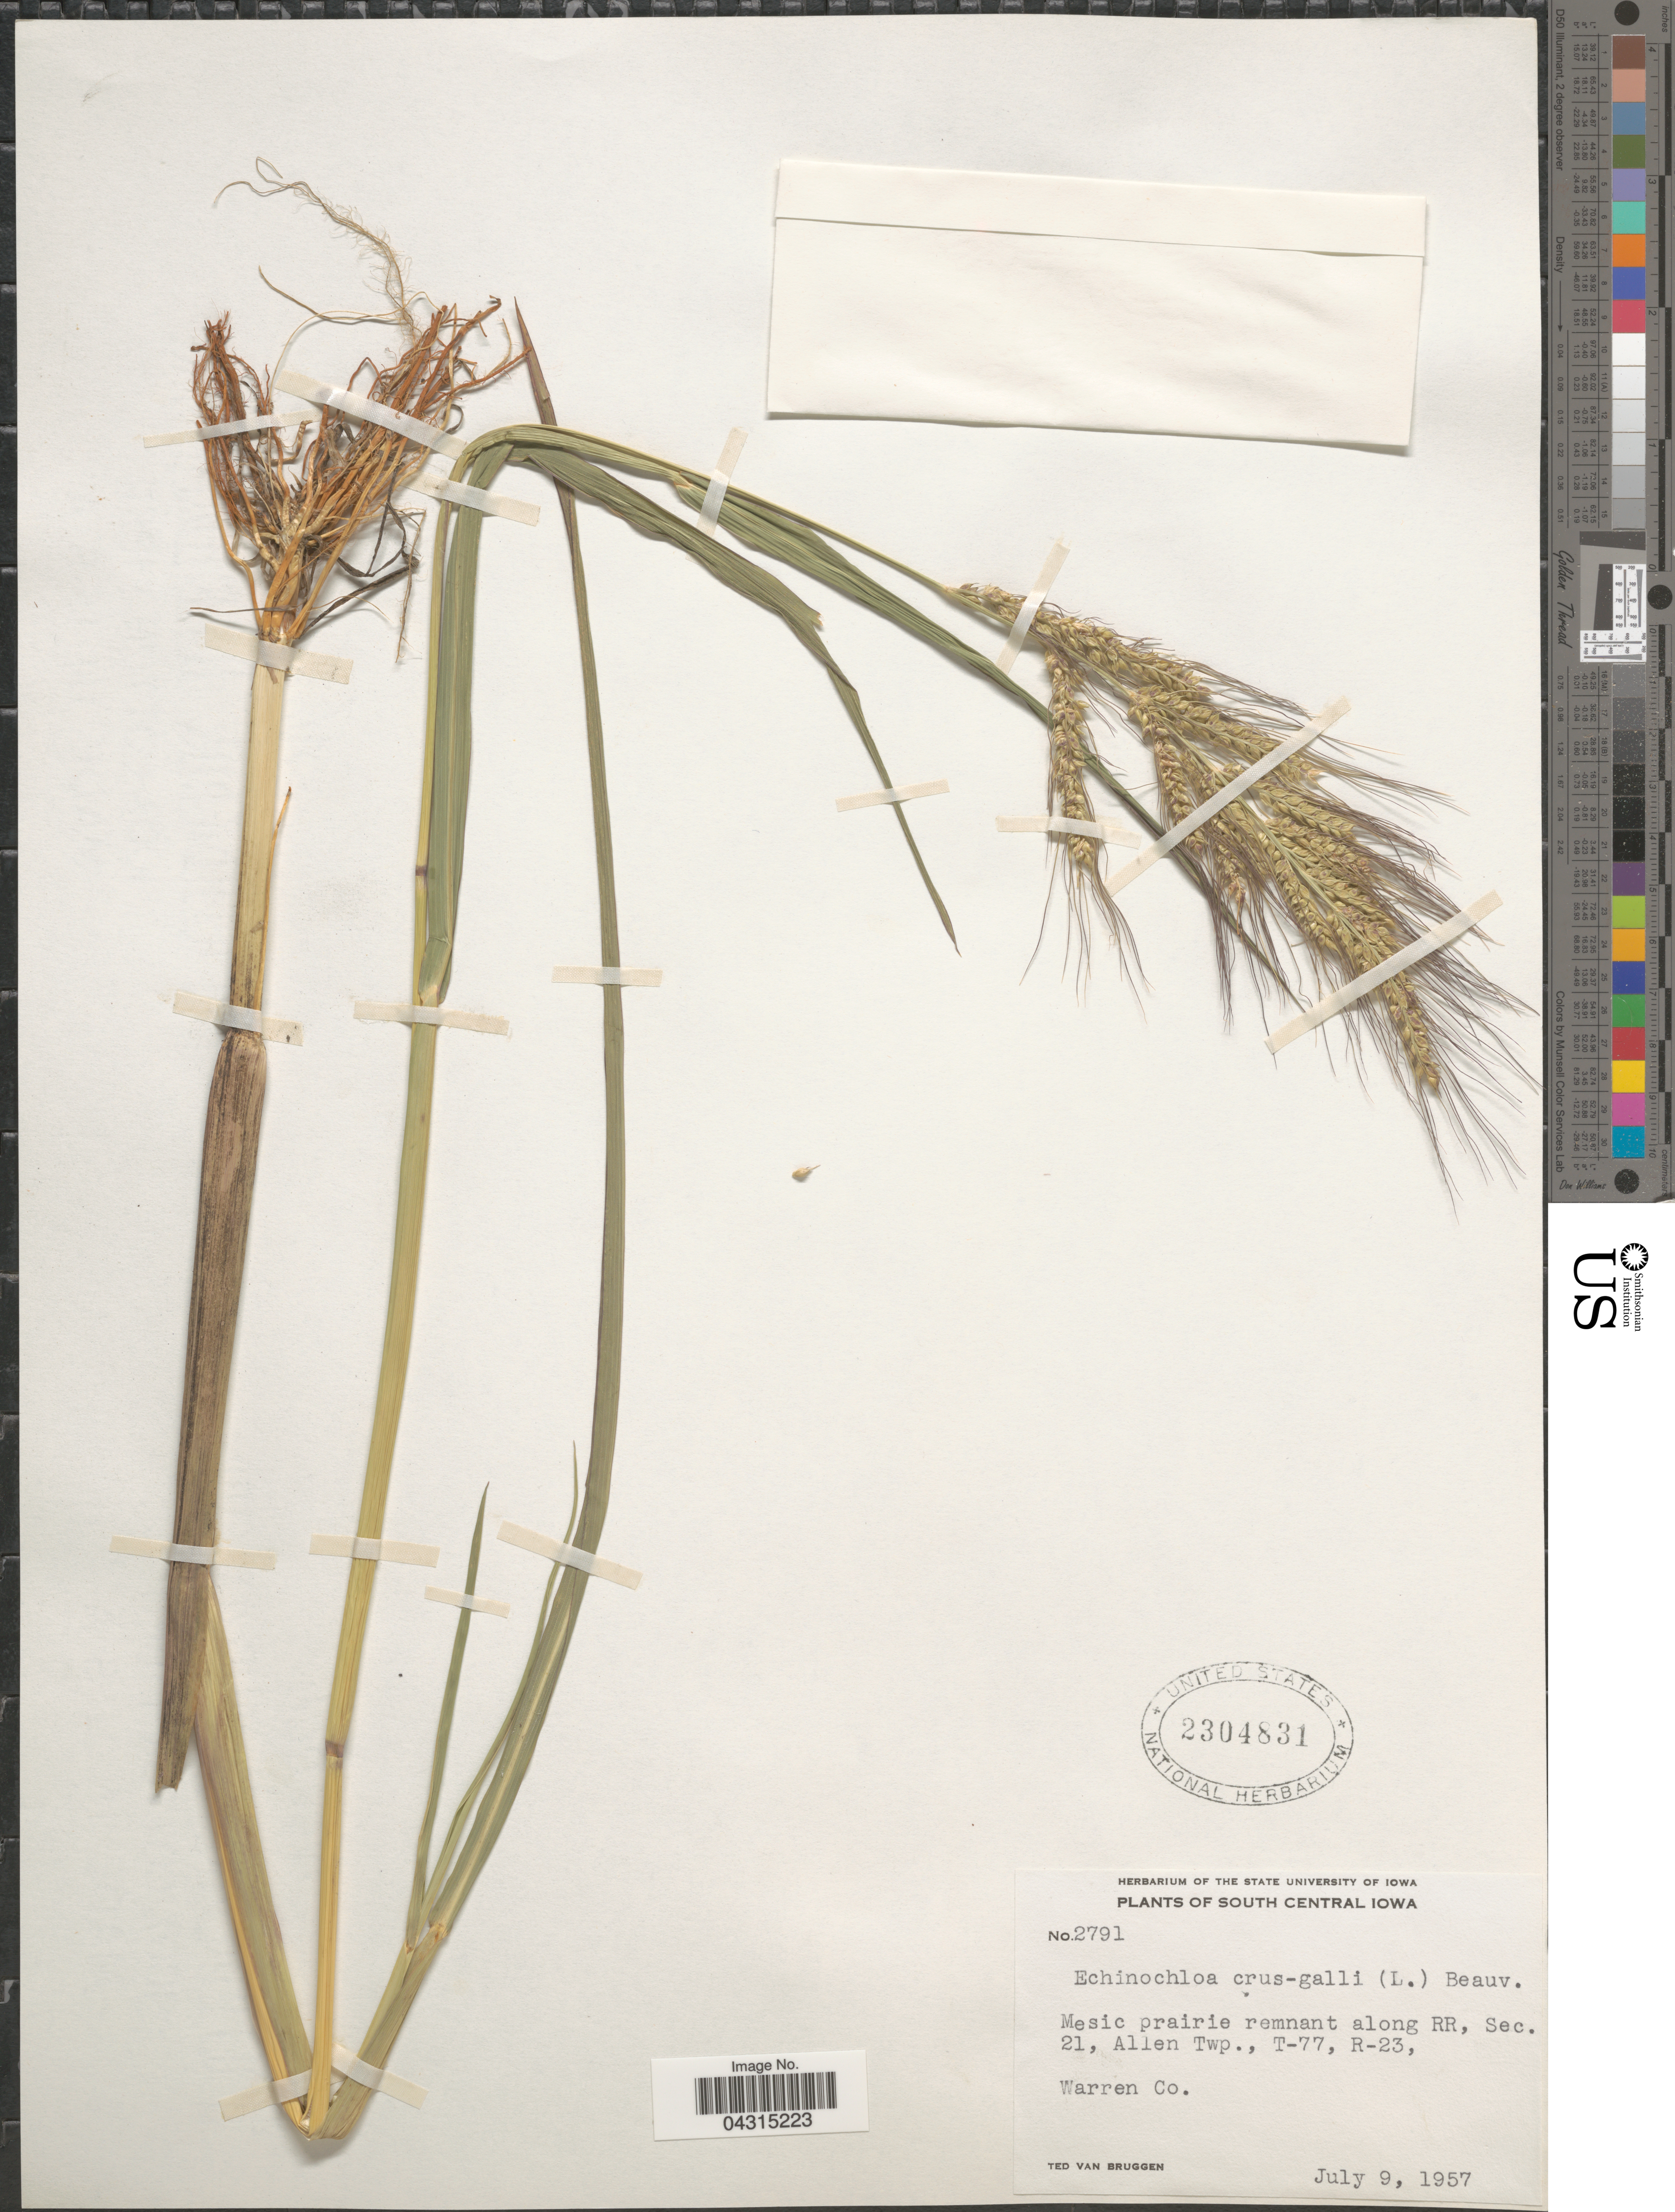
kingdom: Plantae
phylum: Tracheophyta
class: Liliopsida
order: Poales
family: Poaceae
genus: Echinochloa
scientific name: Echinochloa crus-galli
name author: (L.) P. Beauv.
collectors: T. van Bruggen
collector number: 2791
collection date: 1957-07-09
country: United States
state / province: Iowa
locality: South Central Iowa. Mesic prairie remnant along RR, Sec. 21, Allen Twp., T-77, R-23, Warren Co.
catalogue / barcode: US 2304831